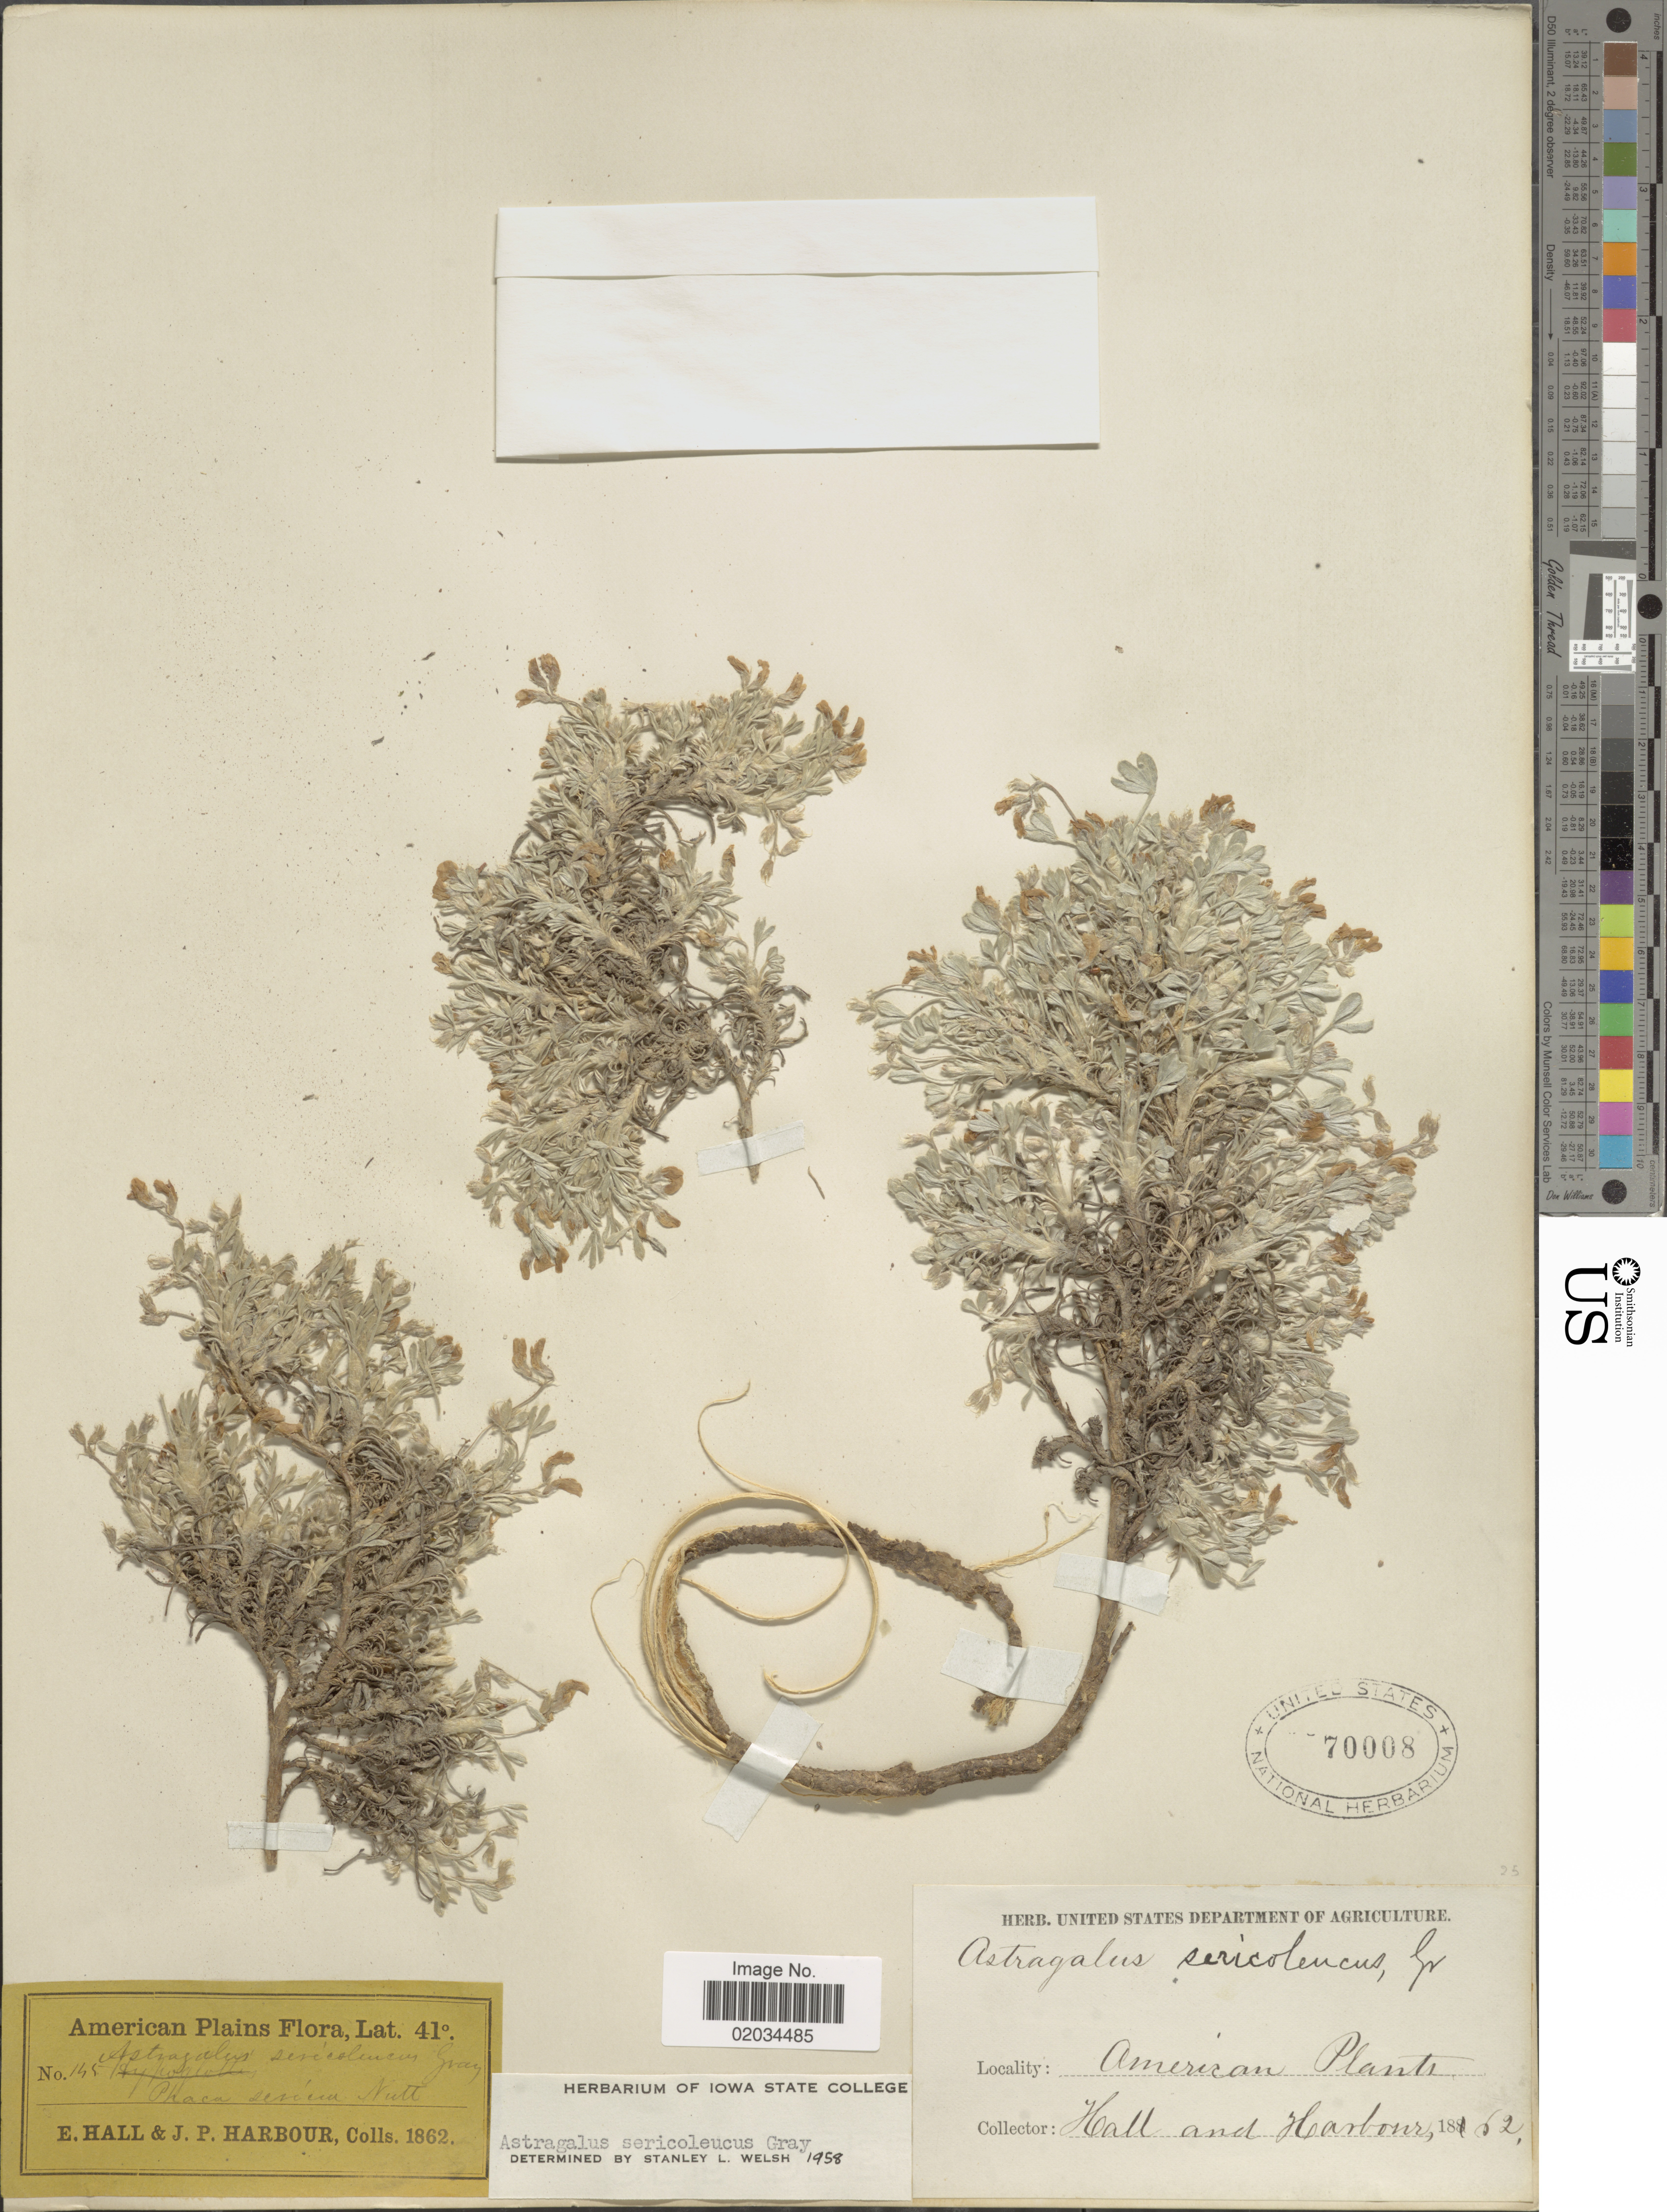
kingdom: Plantae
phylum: Tracheophyta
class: Magnoliopsida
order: Fabales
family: Fabaceae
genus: Astragalus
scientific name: Astragalus sericoleucus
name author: A. Gray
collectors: E. Hall & J. Harbour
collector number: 145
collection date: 1862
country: United States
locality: American Plains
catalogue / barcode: US 70008